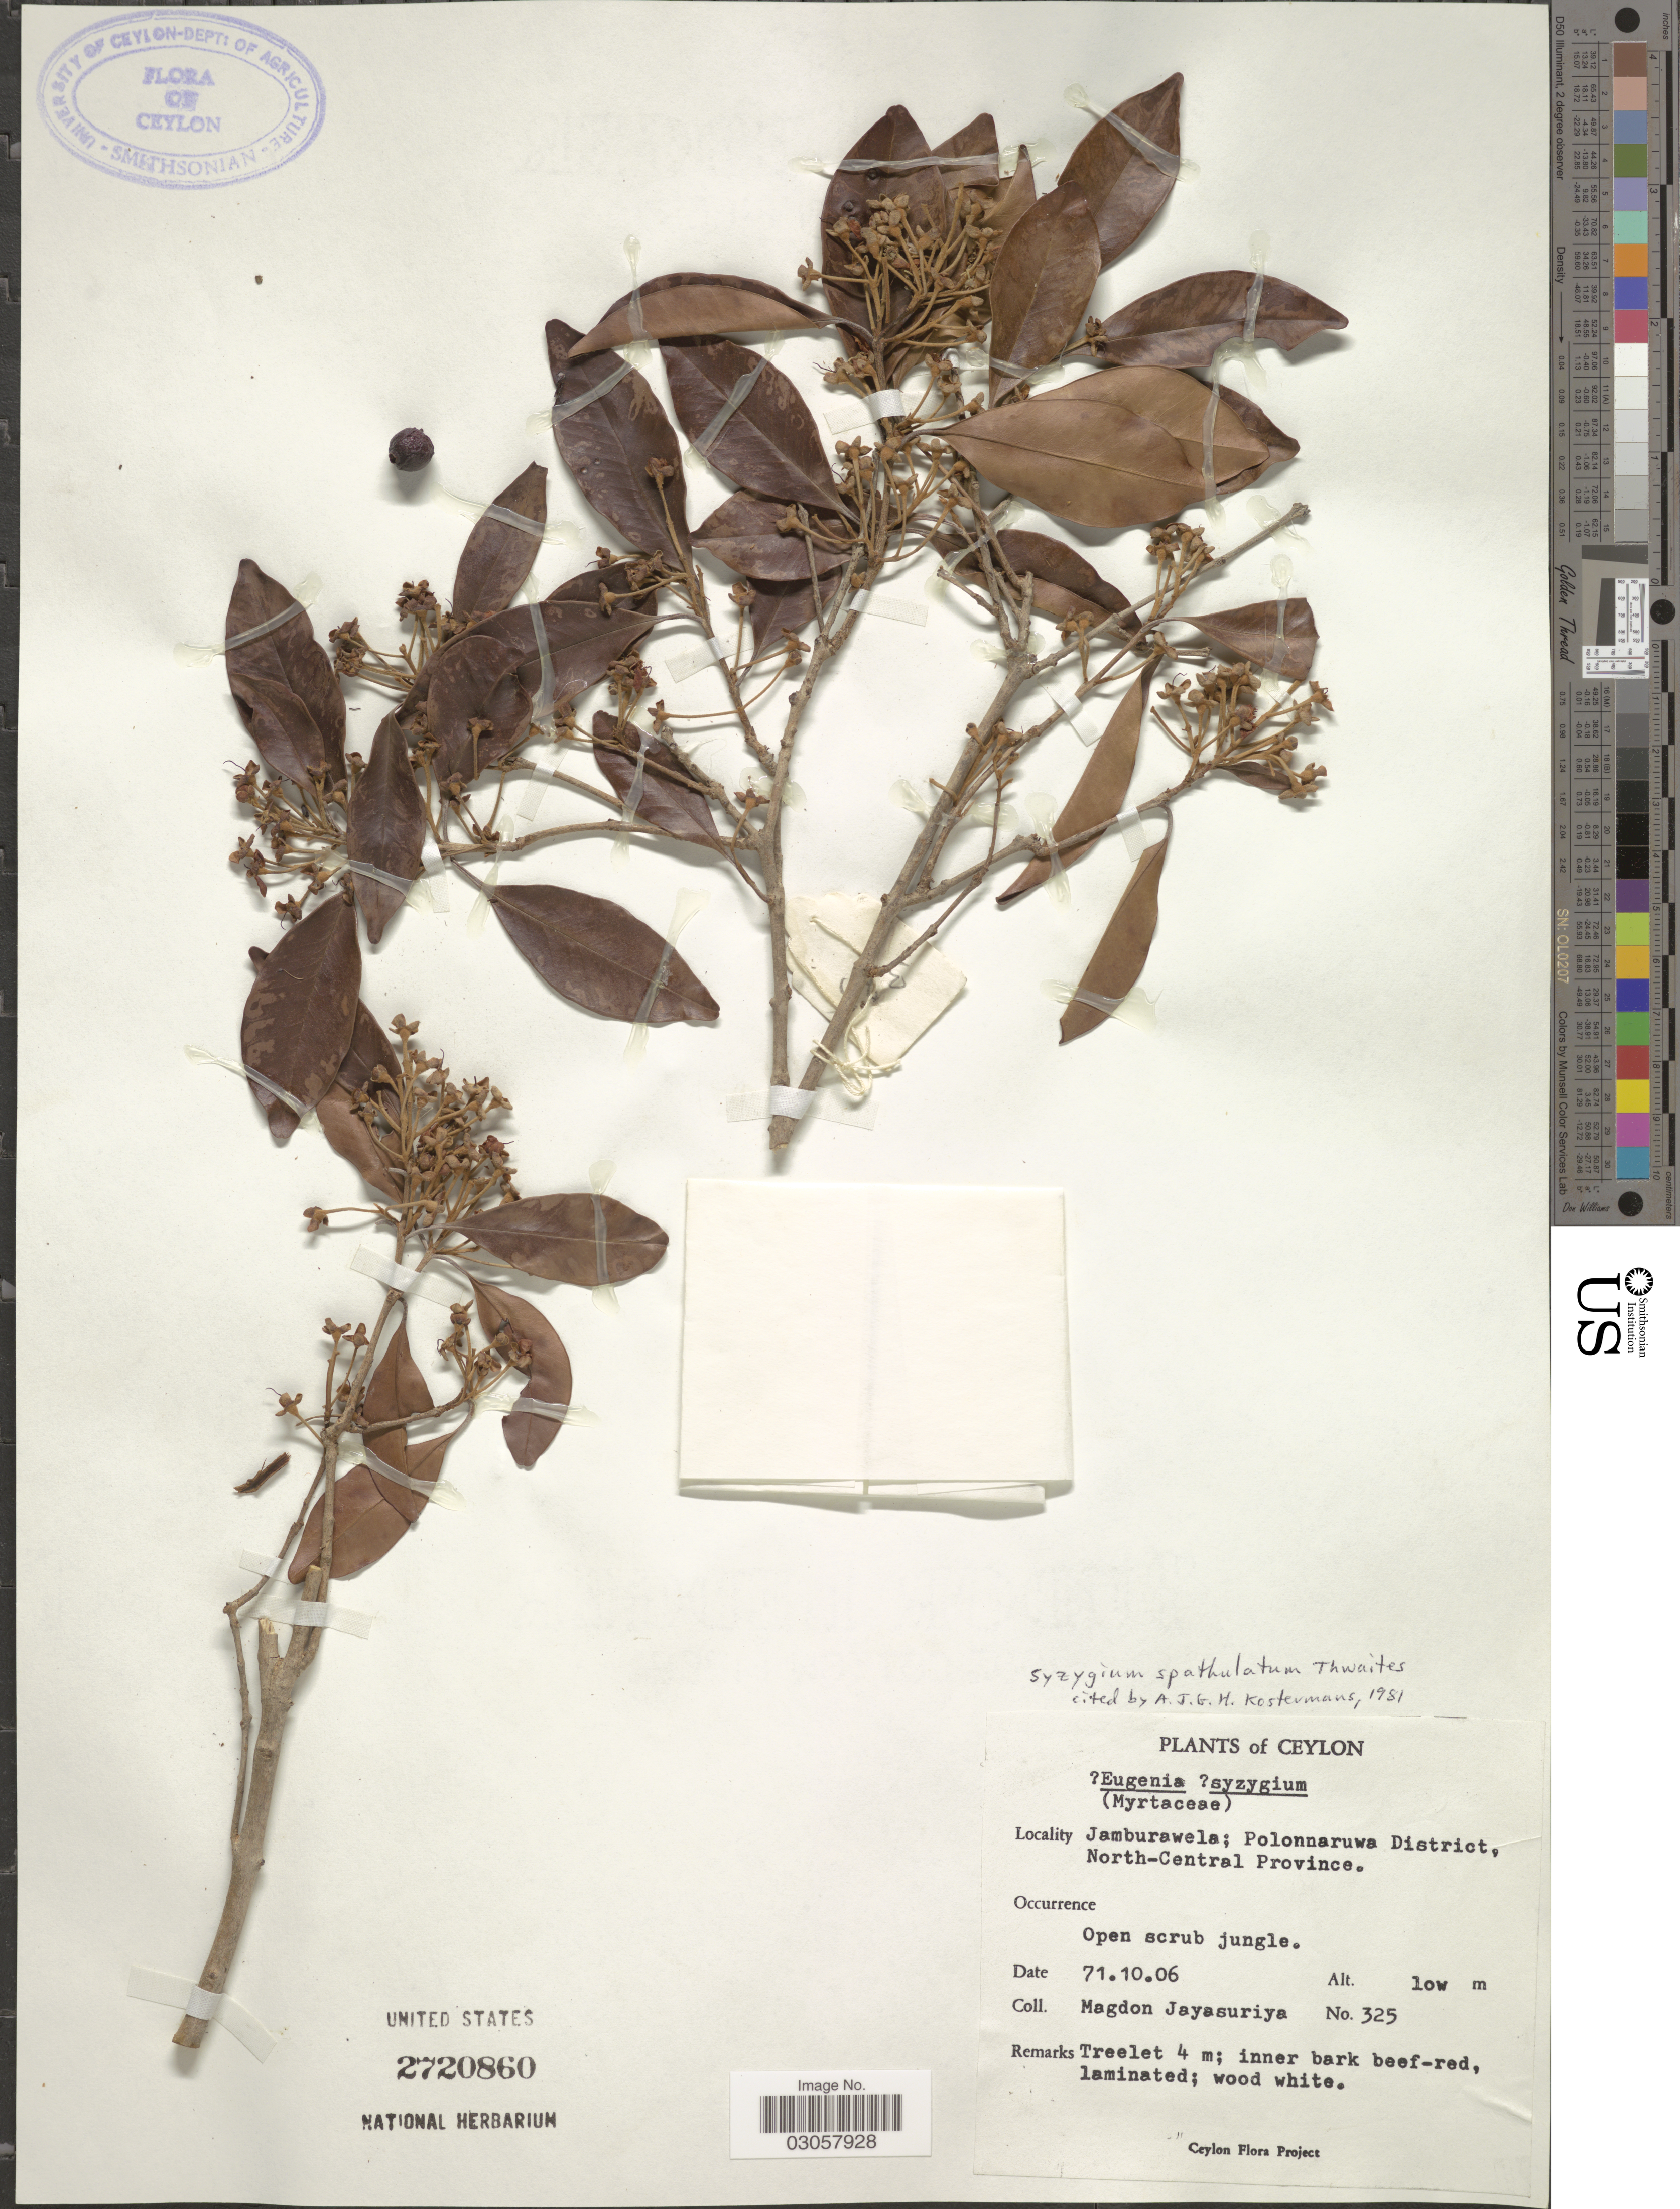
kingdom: Plantae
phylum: Tracheophyta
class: Magnoliopsida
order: Myrtales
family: Myrtaceae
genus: Syzygium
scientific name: Syzygium spathulatum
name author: Thwaites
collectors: A. H. Jayasuriya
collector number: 325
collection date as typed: Transcribed d/m/y: 6/10/71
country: Sri Lanka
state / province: North Central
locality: Ceylon. Jamburawela; Polonnaruwa District.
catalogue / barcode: US 2720860